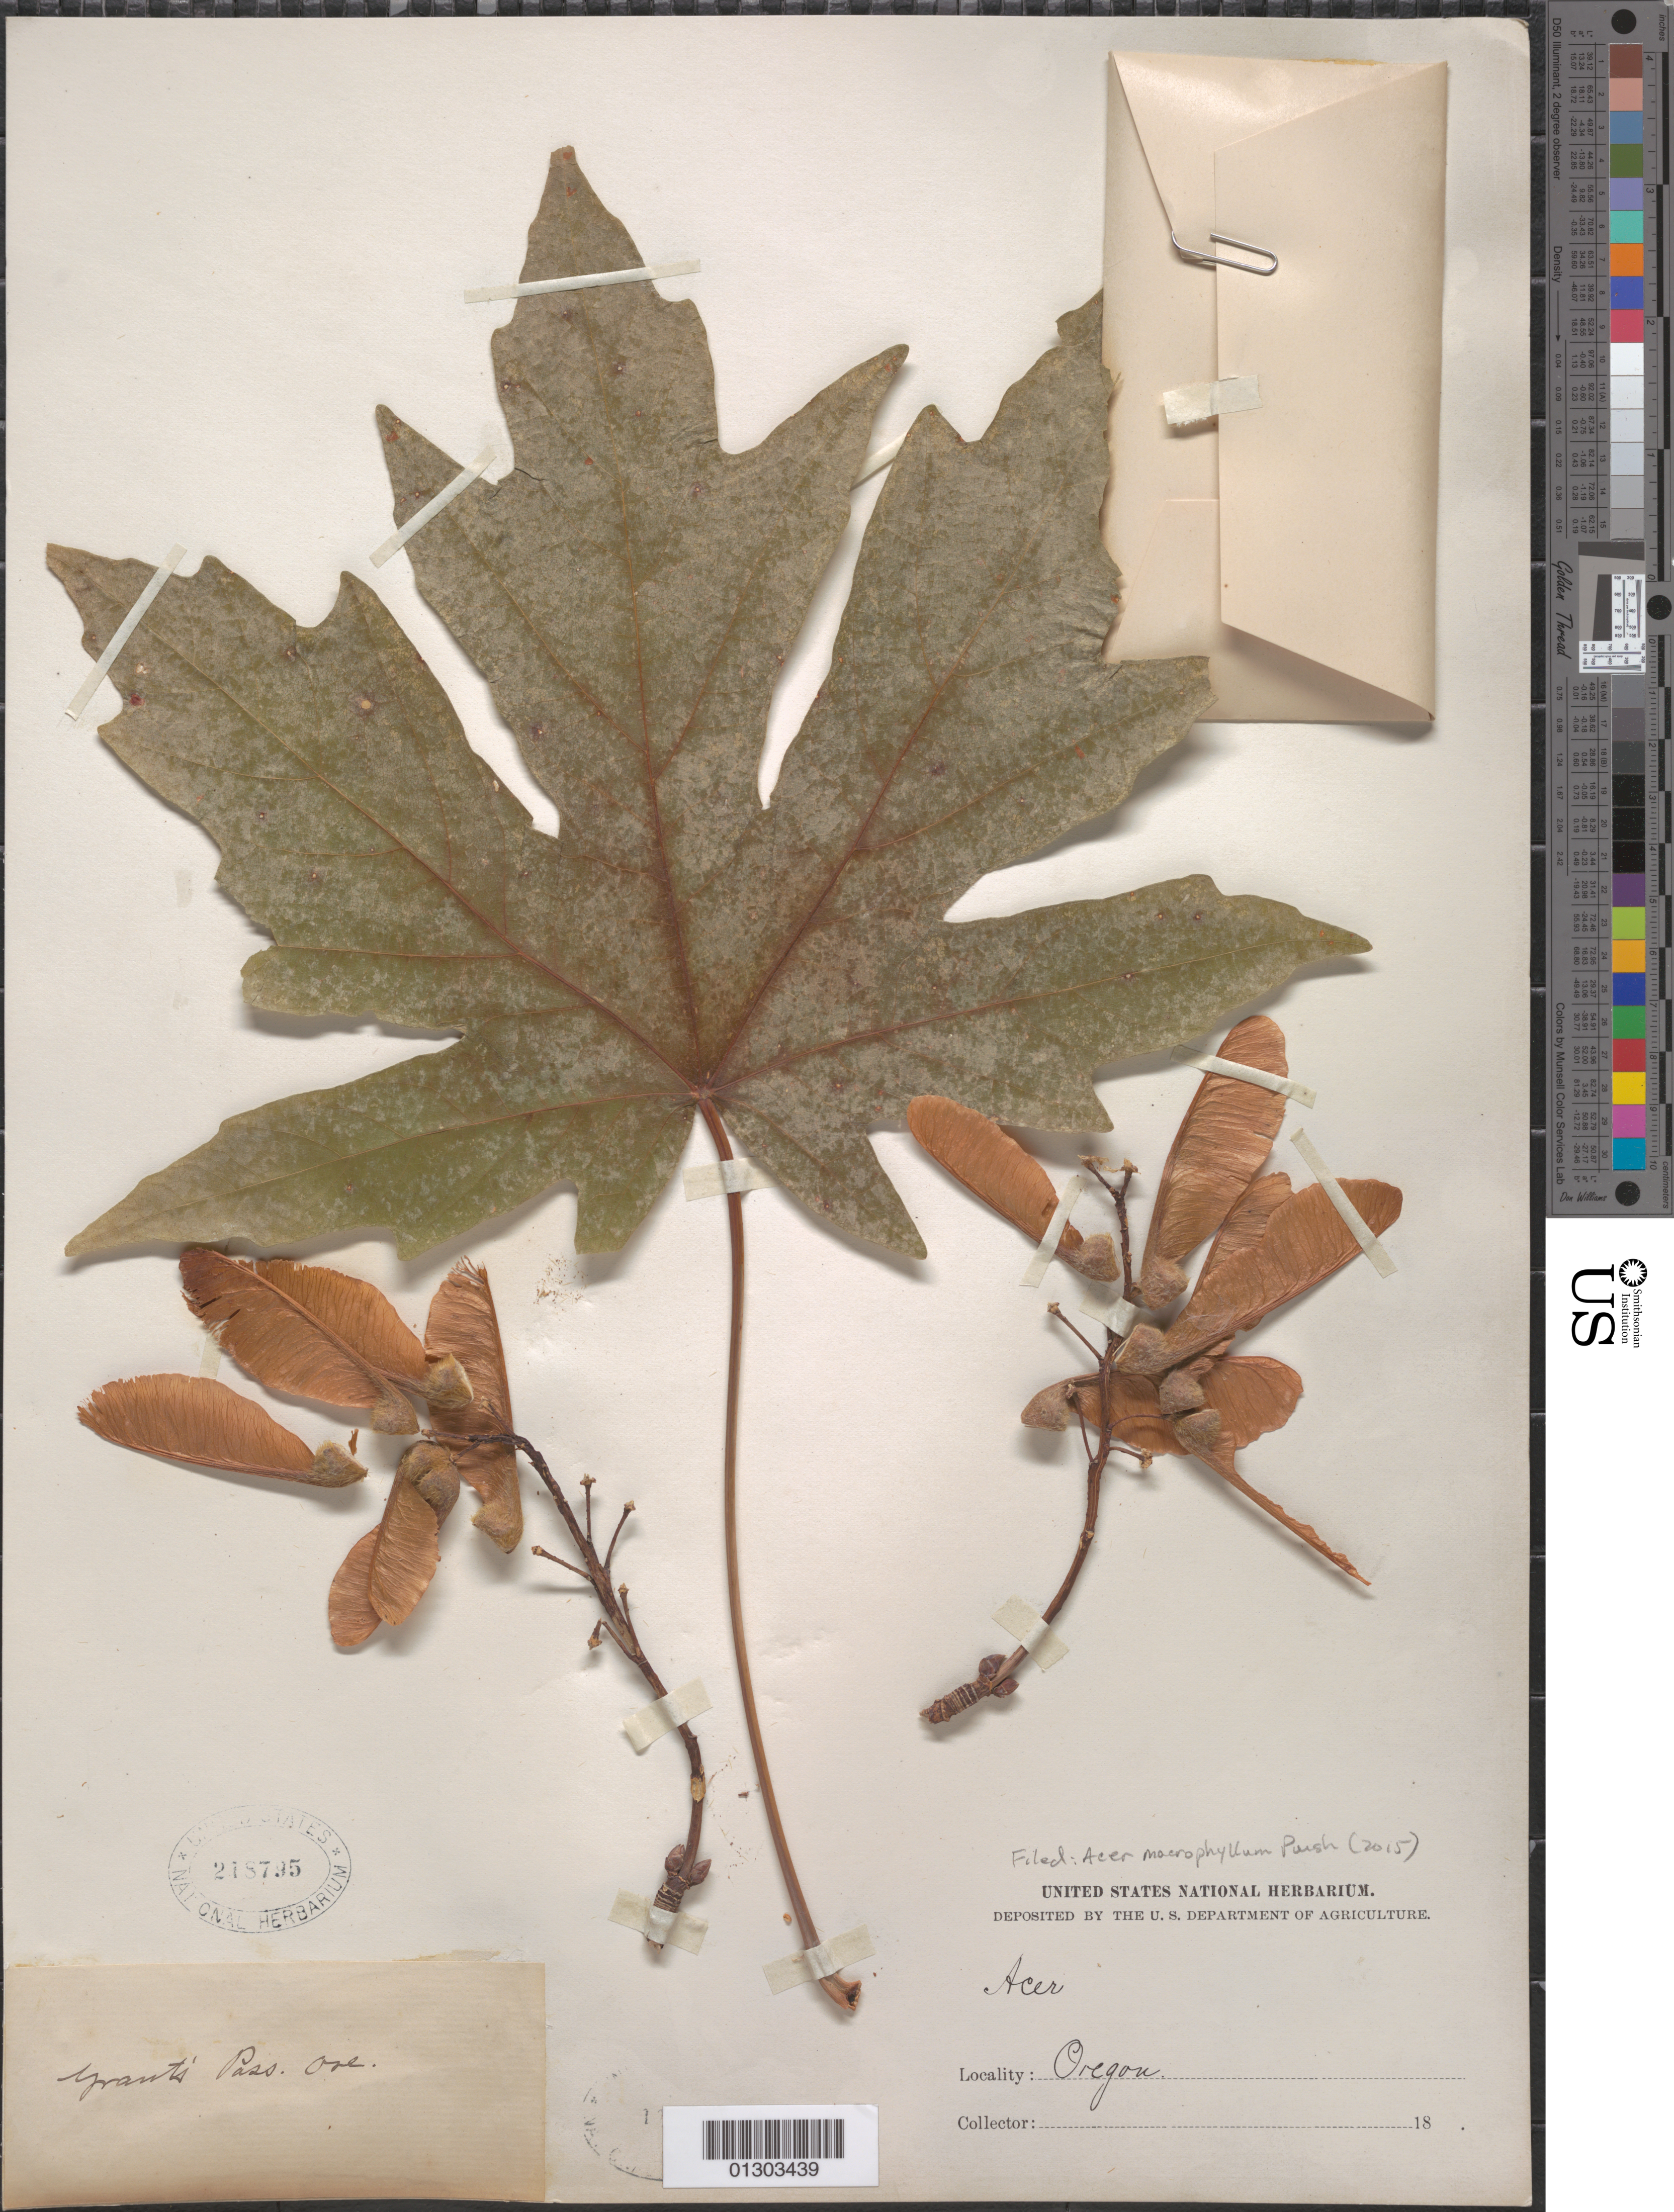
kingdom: Plantae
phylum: Tracheophyta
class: Magnoliopsida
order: Sapindales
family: Sapindaceae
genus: Acer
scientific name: Acer macrophyllum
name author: Pursh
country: United States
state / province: Oregon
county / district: Josephine County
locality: Grant's Pass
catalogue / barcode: US 218795